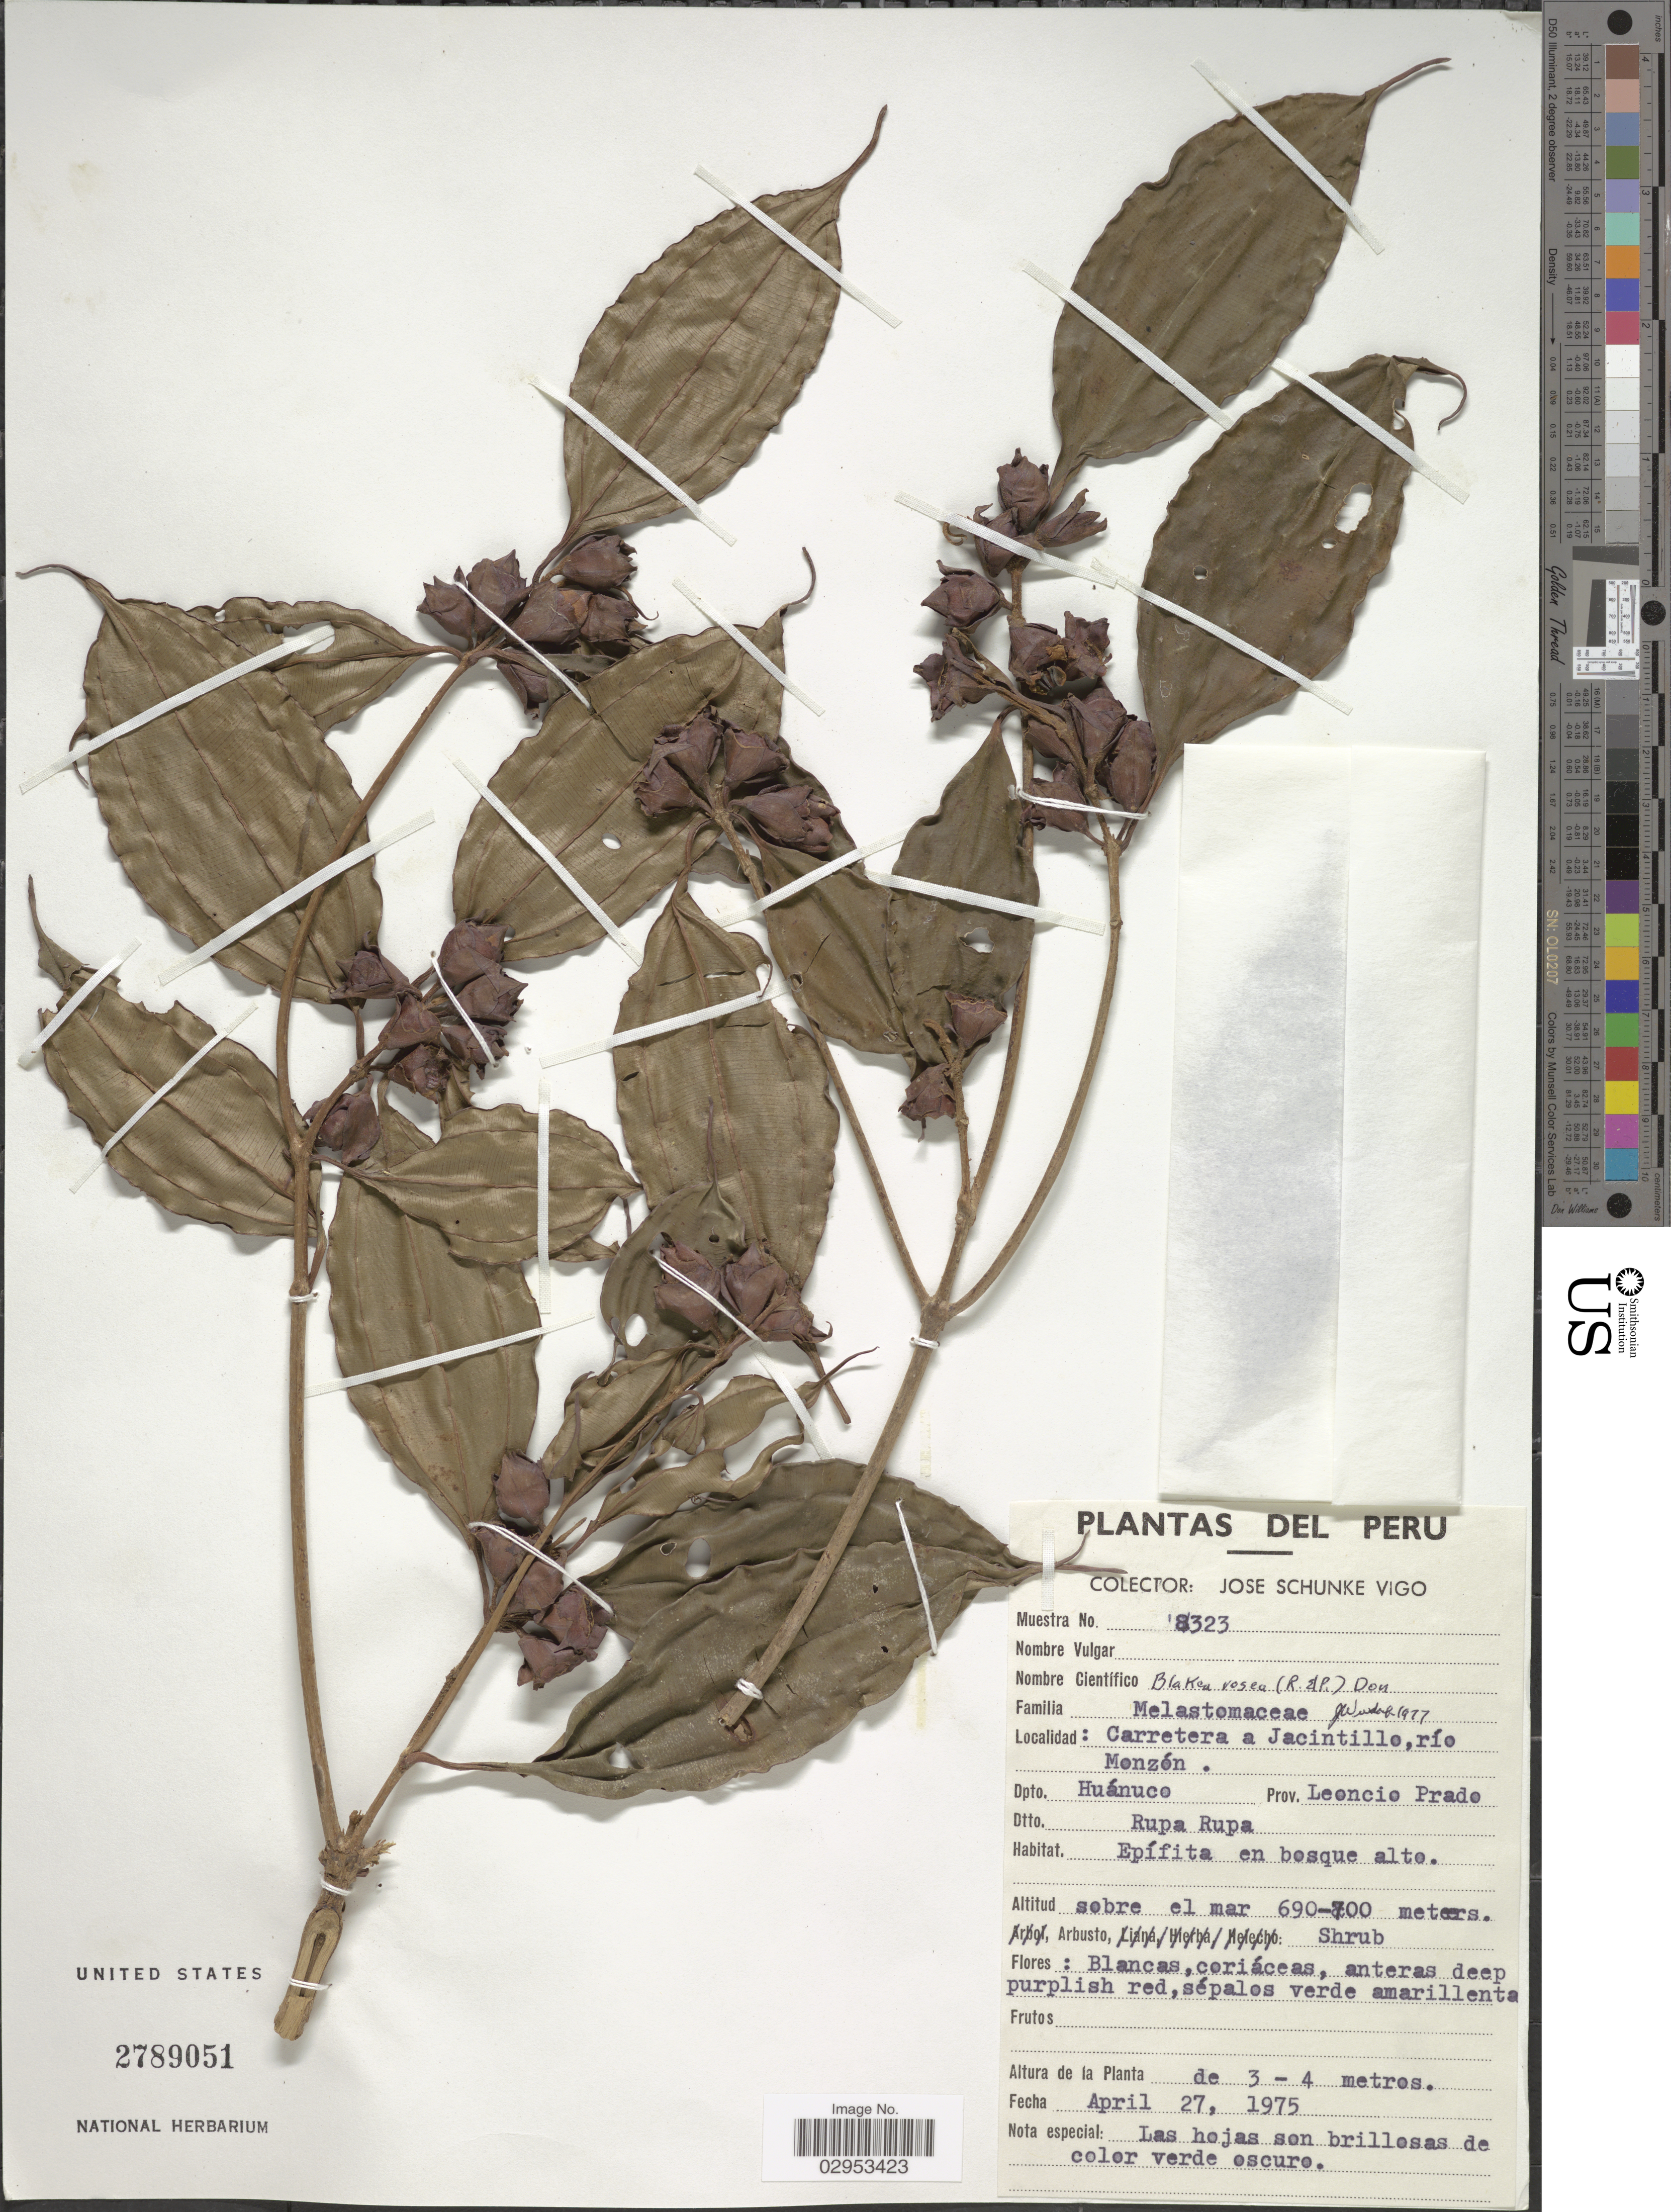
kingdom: Plantae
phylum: Tracheophyta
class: Magnoliopsida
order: Myrtales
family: Melastomataceae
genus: Blakea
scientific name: Blakea rosea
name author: D. Don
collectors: J. Schunke Vigo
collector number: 8323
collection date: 1975-04-27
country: Peru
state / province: Huánuco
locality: Carretera a Jacintillo, río Monzón. Dpto. Huánuco. Prov. Leoncio Prado. Dtto. Rupa Rupa.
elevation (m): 690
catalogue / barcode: US 2789051